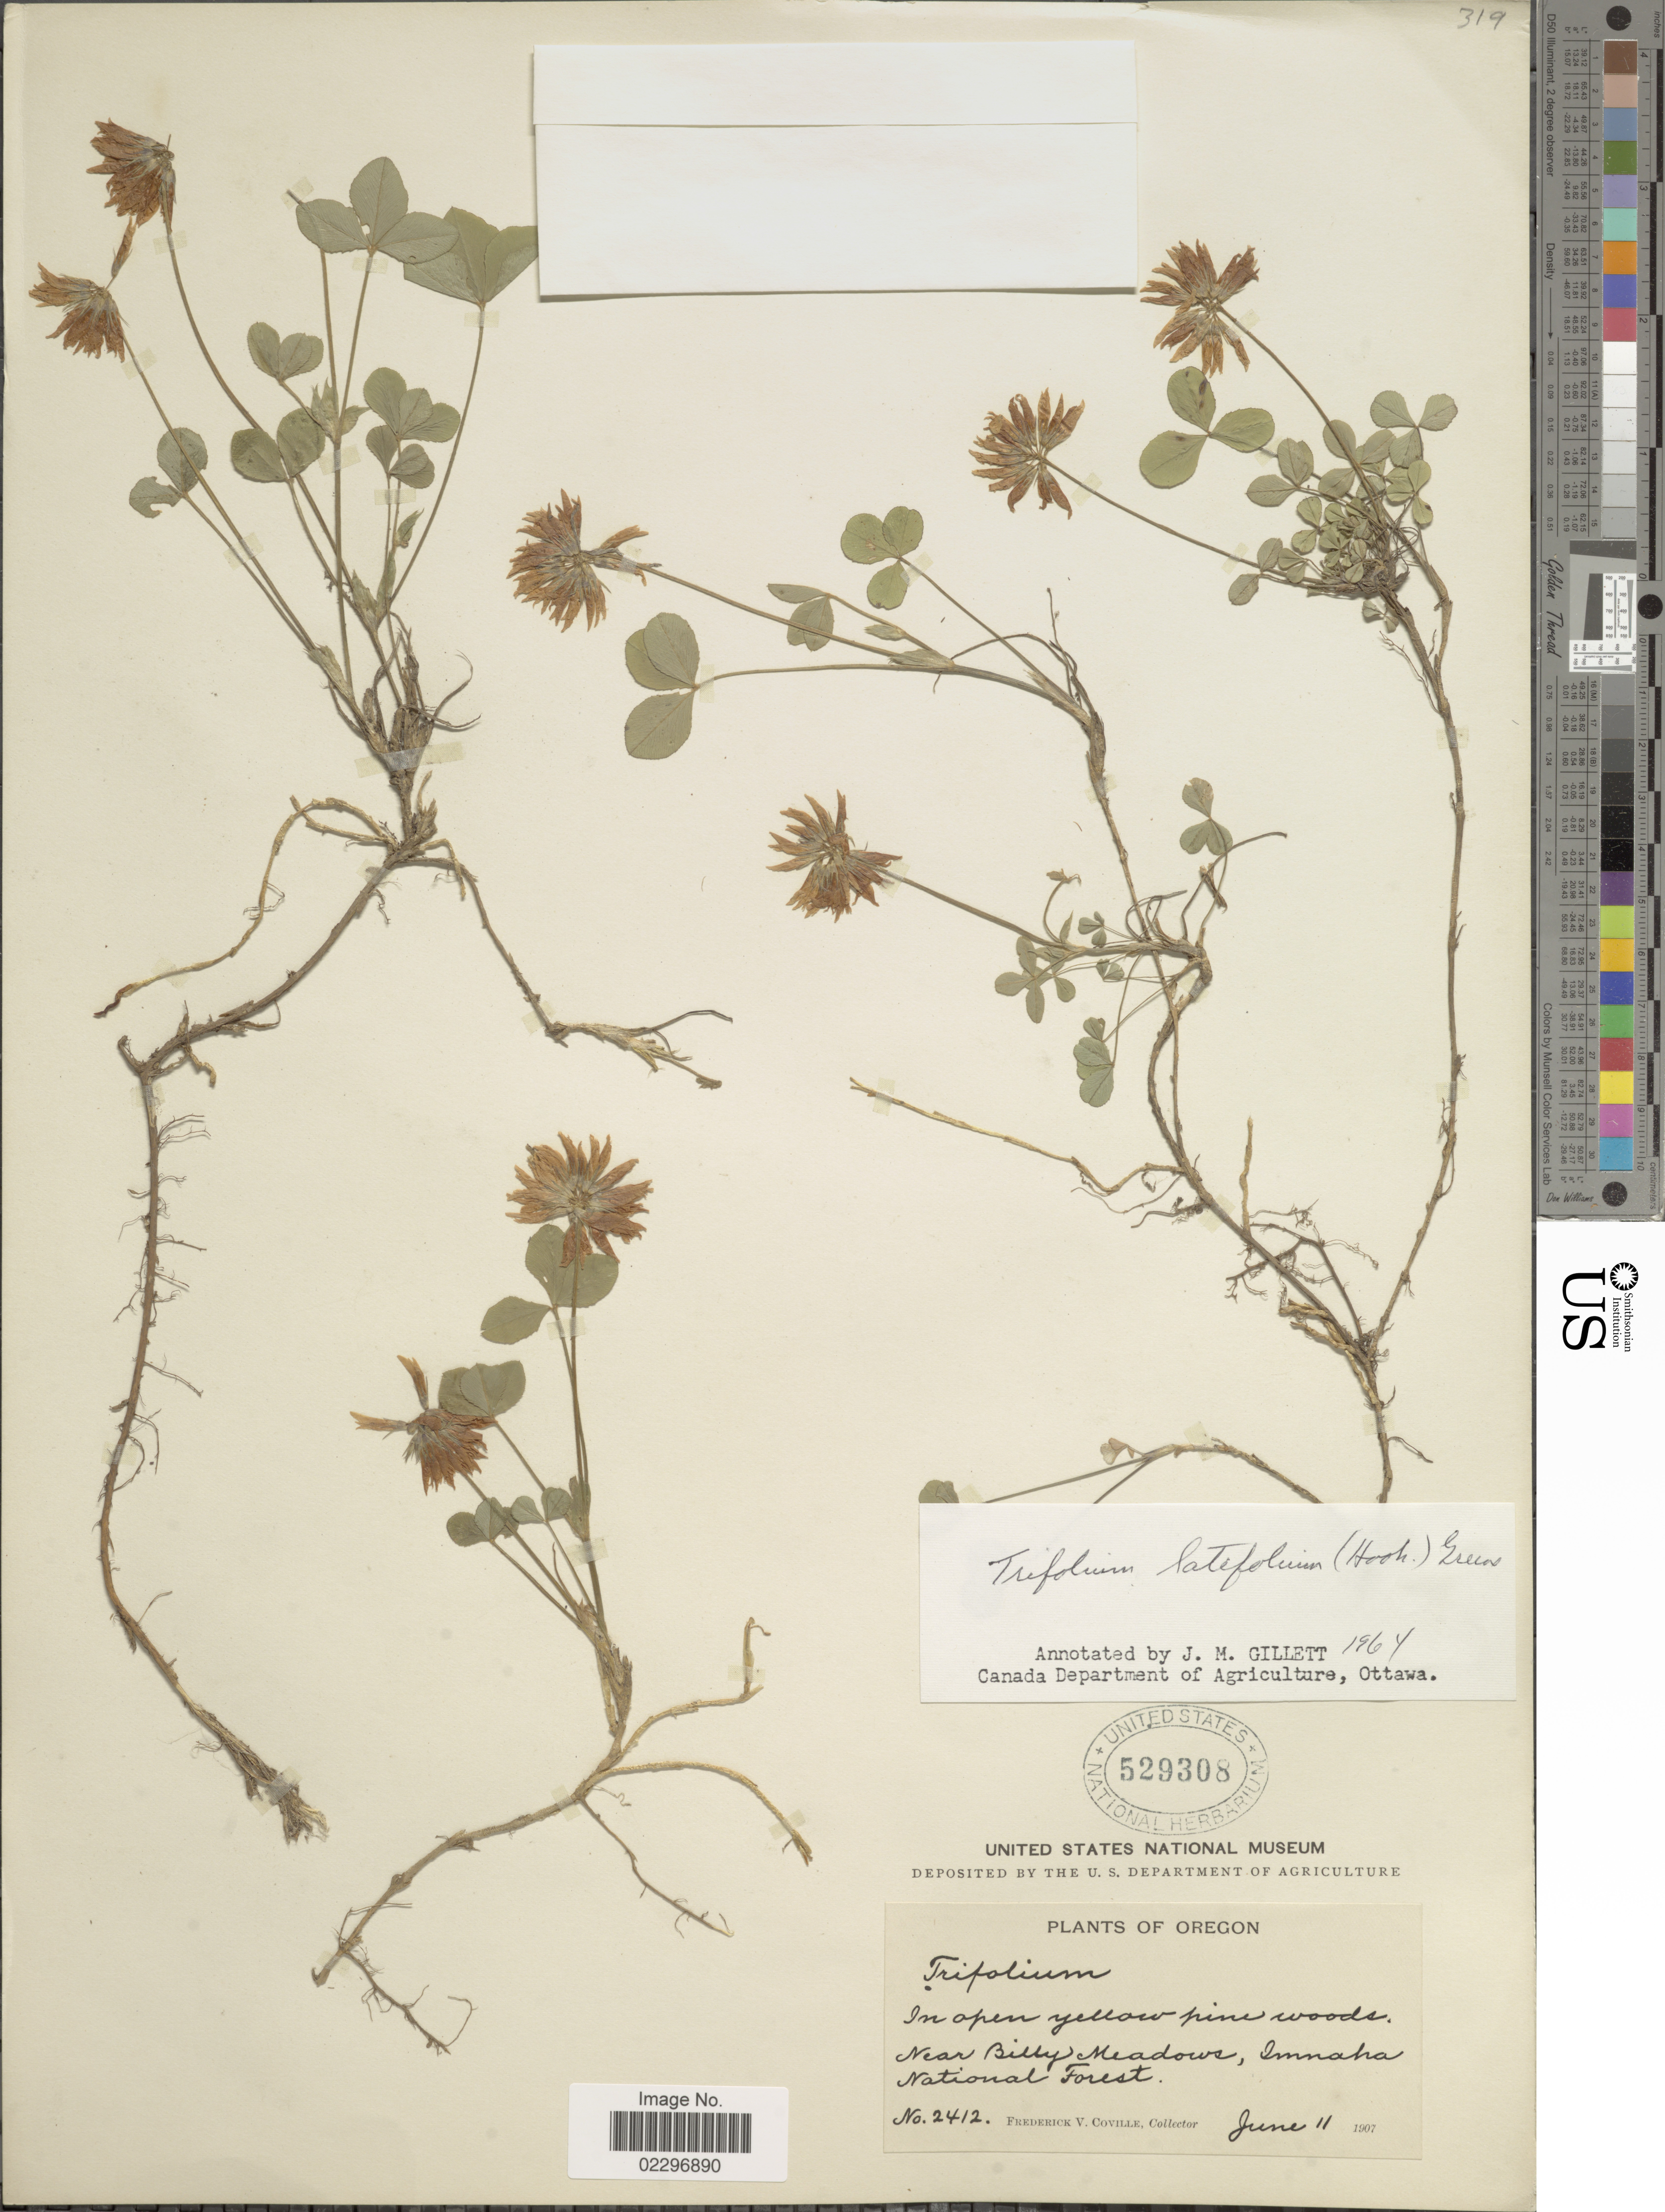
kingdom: Plantae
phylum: Tracheophyta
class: Magnoliopsida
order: Fabales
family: Fabaceae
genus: Trifolium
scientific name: Trifolium latifolium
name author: (Hook.) Greene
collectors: F. V. Coville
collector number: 2412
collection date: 1907-06-11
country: United States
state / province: Oregon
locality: In open yellow pine woods, Near Billy Meadows, Imnaha National Forest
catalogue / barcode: US 529308